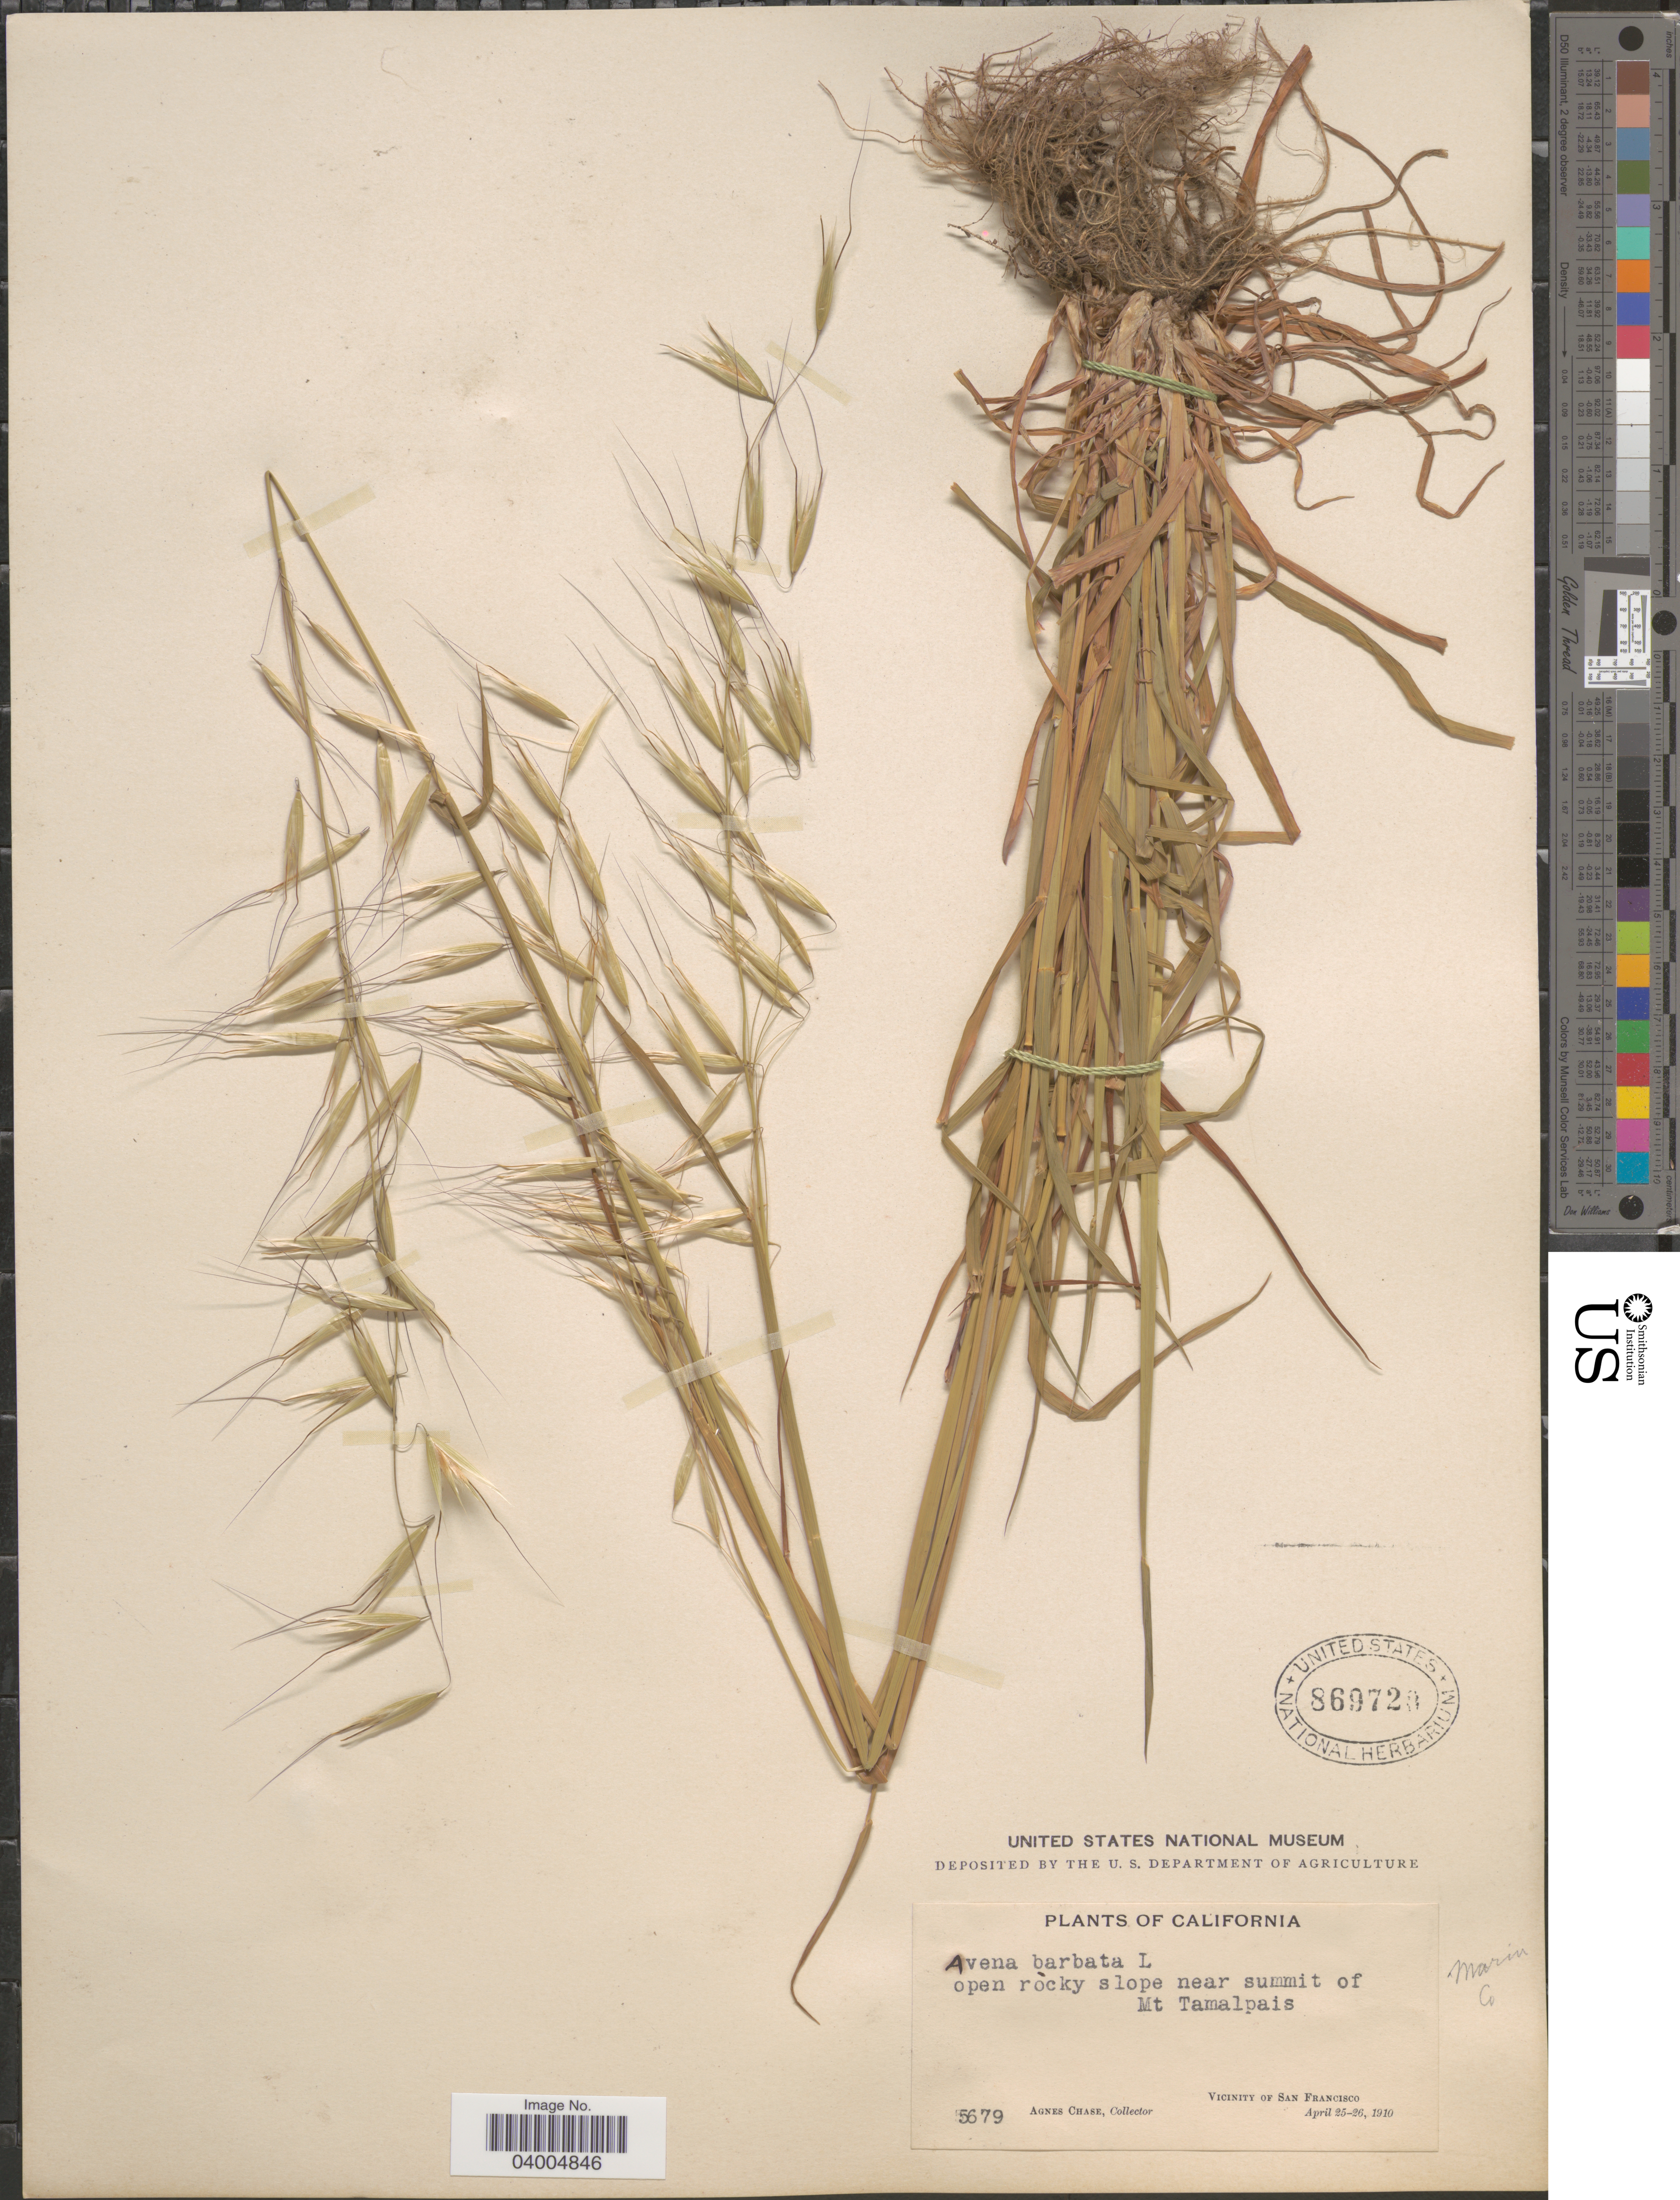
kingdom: Plantae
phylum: Tracheophyta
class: Liliopsida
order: Poales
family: Poaceae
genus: Avena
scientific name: Avena barbata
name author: Pott ex Link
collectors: A. Chase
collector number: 5679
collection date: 1910-04-25/1910-04-26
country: United States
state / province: California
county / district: San Francisco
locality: Open rocky slope near summit of Mt Tamalpais. Vicinity of San Francisco. Marin Co.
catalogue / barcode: US 869720